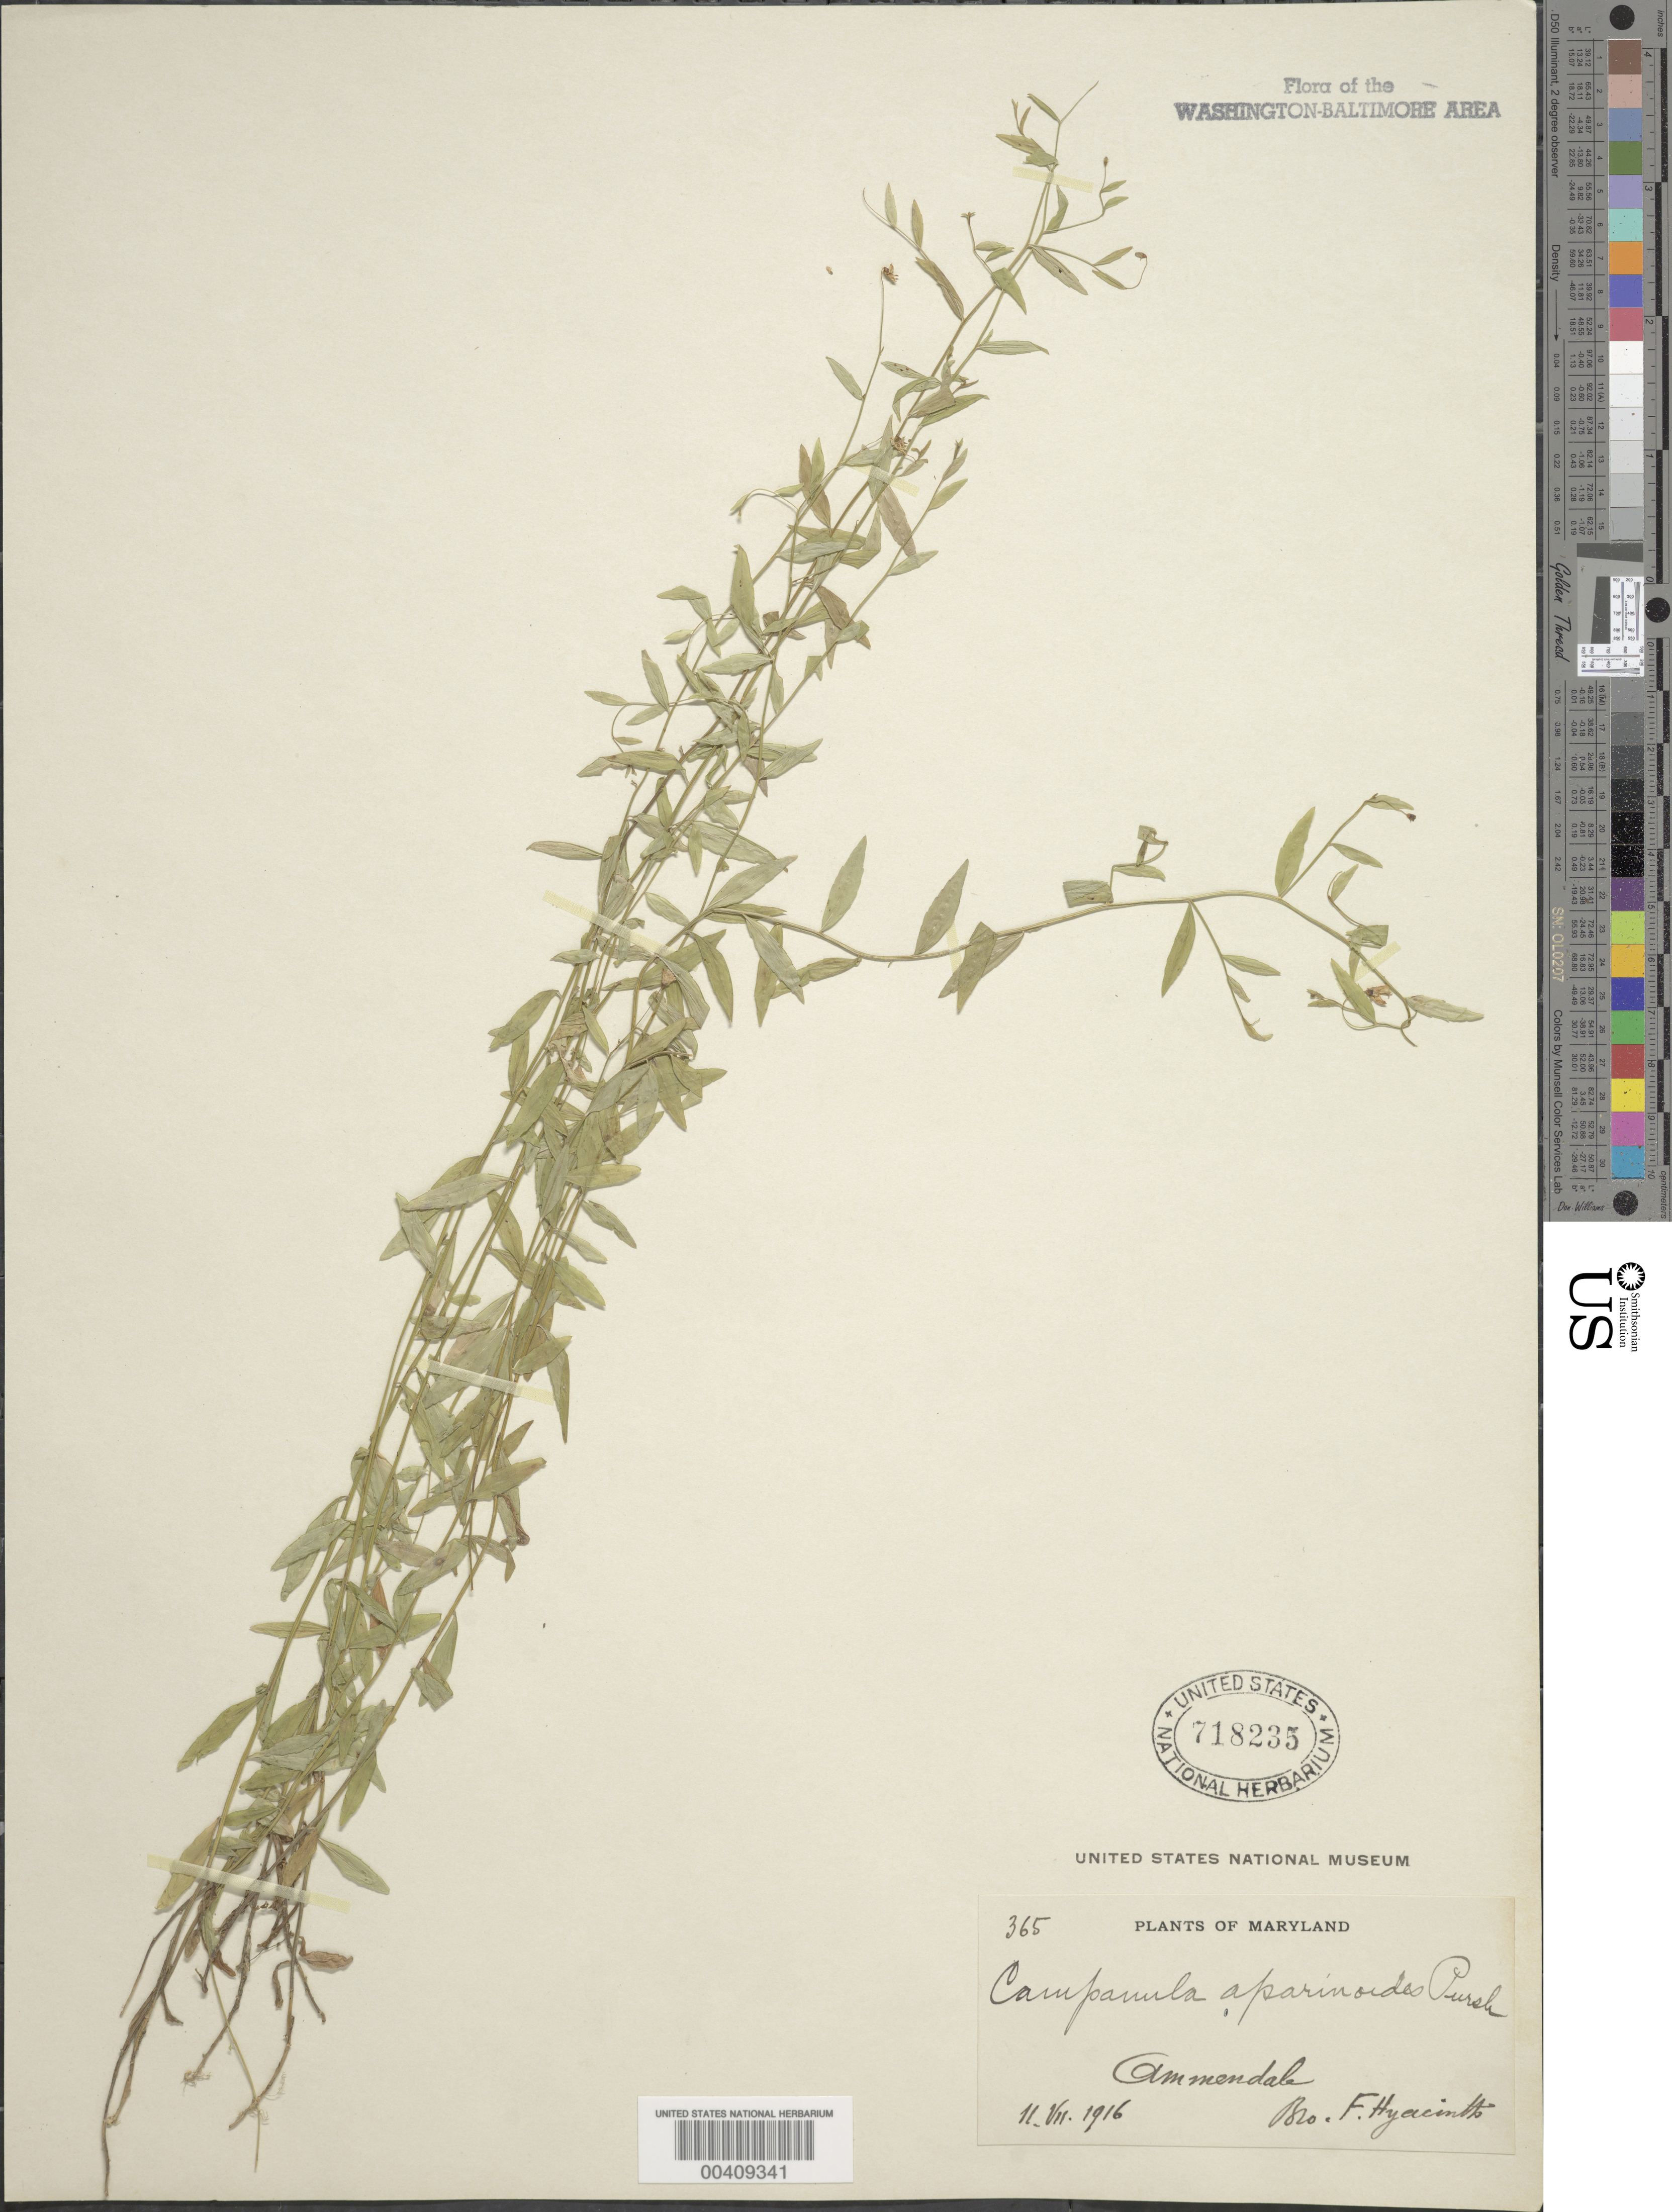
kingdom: Plantae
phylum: Tracheophyta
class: Magnoliopsida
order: Asterales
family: Campanulaceae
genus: Campanula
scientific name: Campanula aparinoides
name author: Pursh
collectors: F. Hyacinth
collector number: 365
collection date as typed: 11 --- 1916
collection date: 1916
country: United States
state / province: Maryland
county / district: Prince George's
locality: Ammendale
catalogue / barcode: US 718235